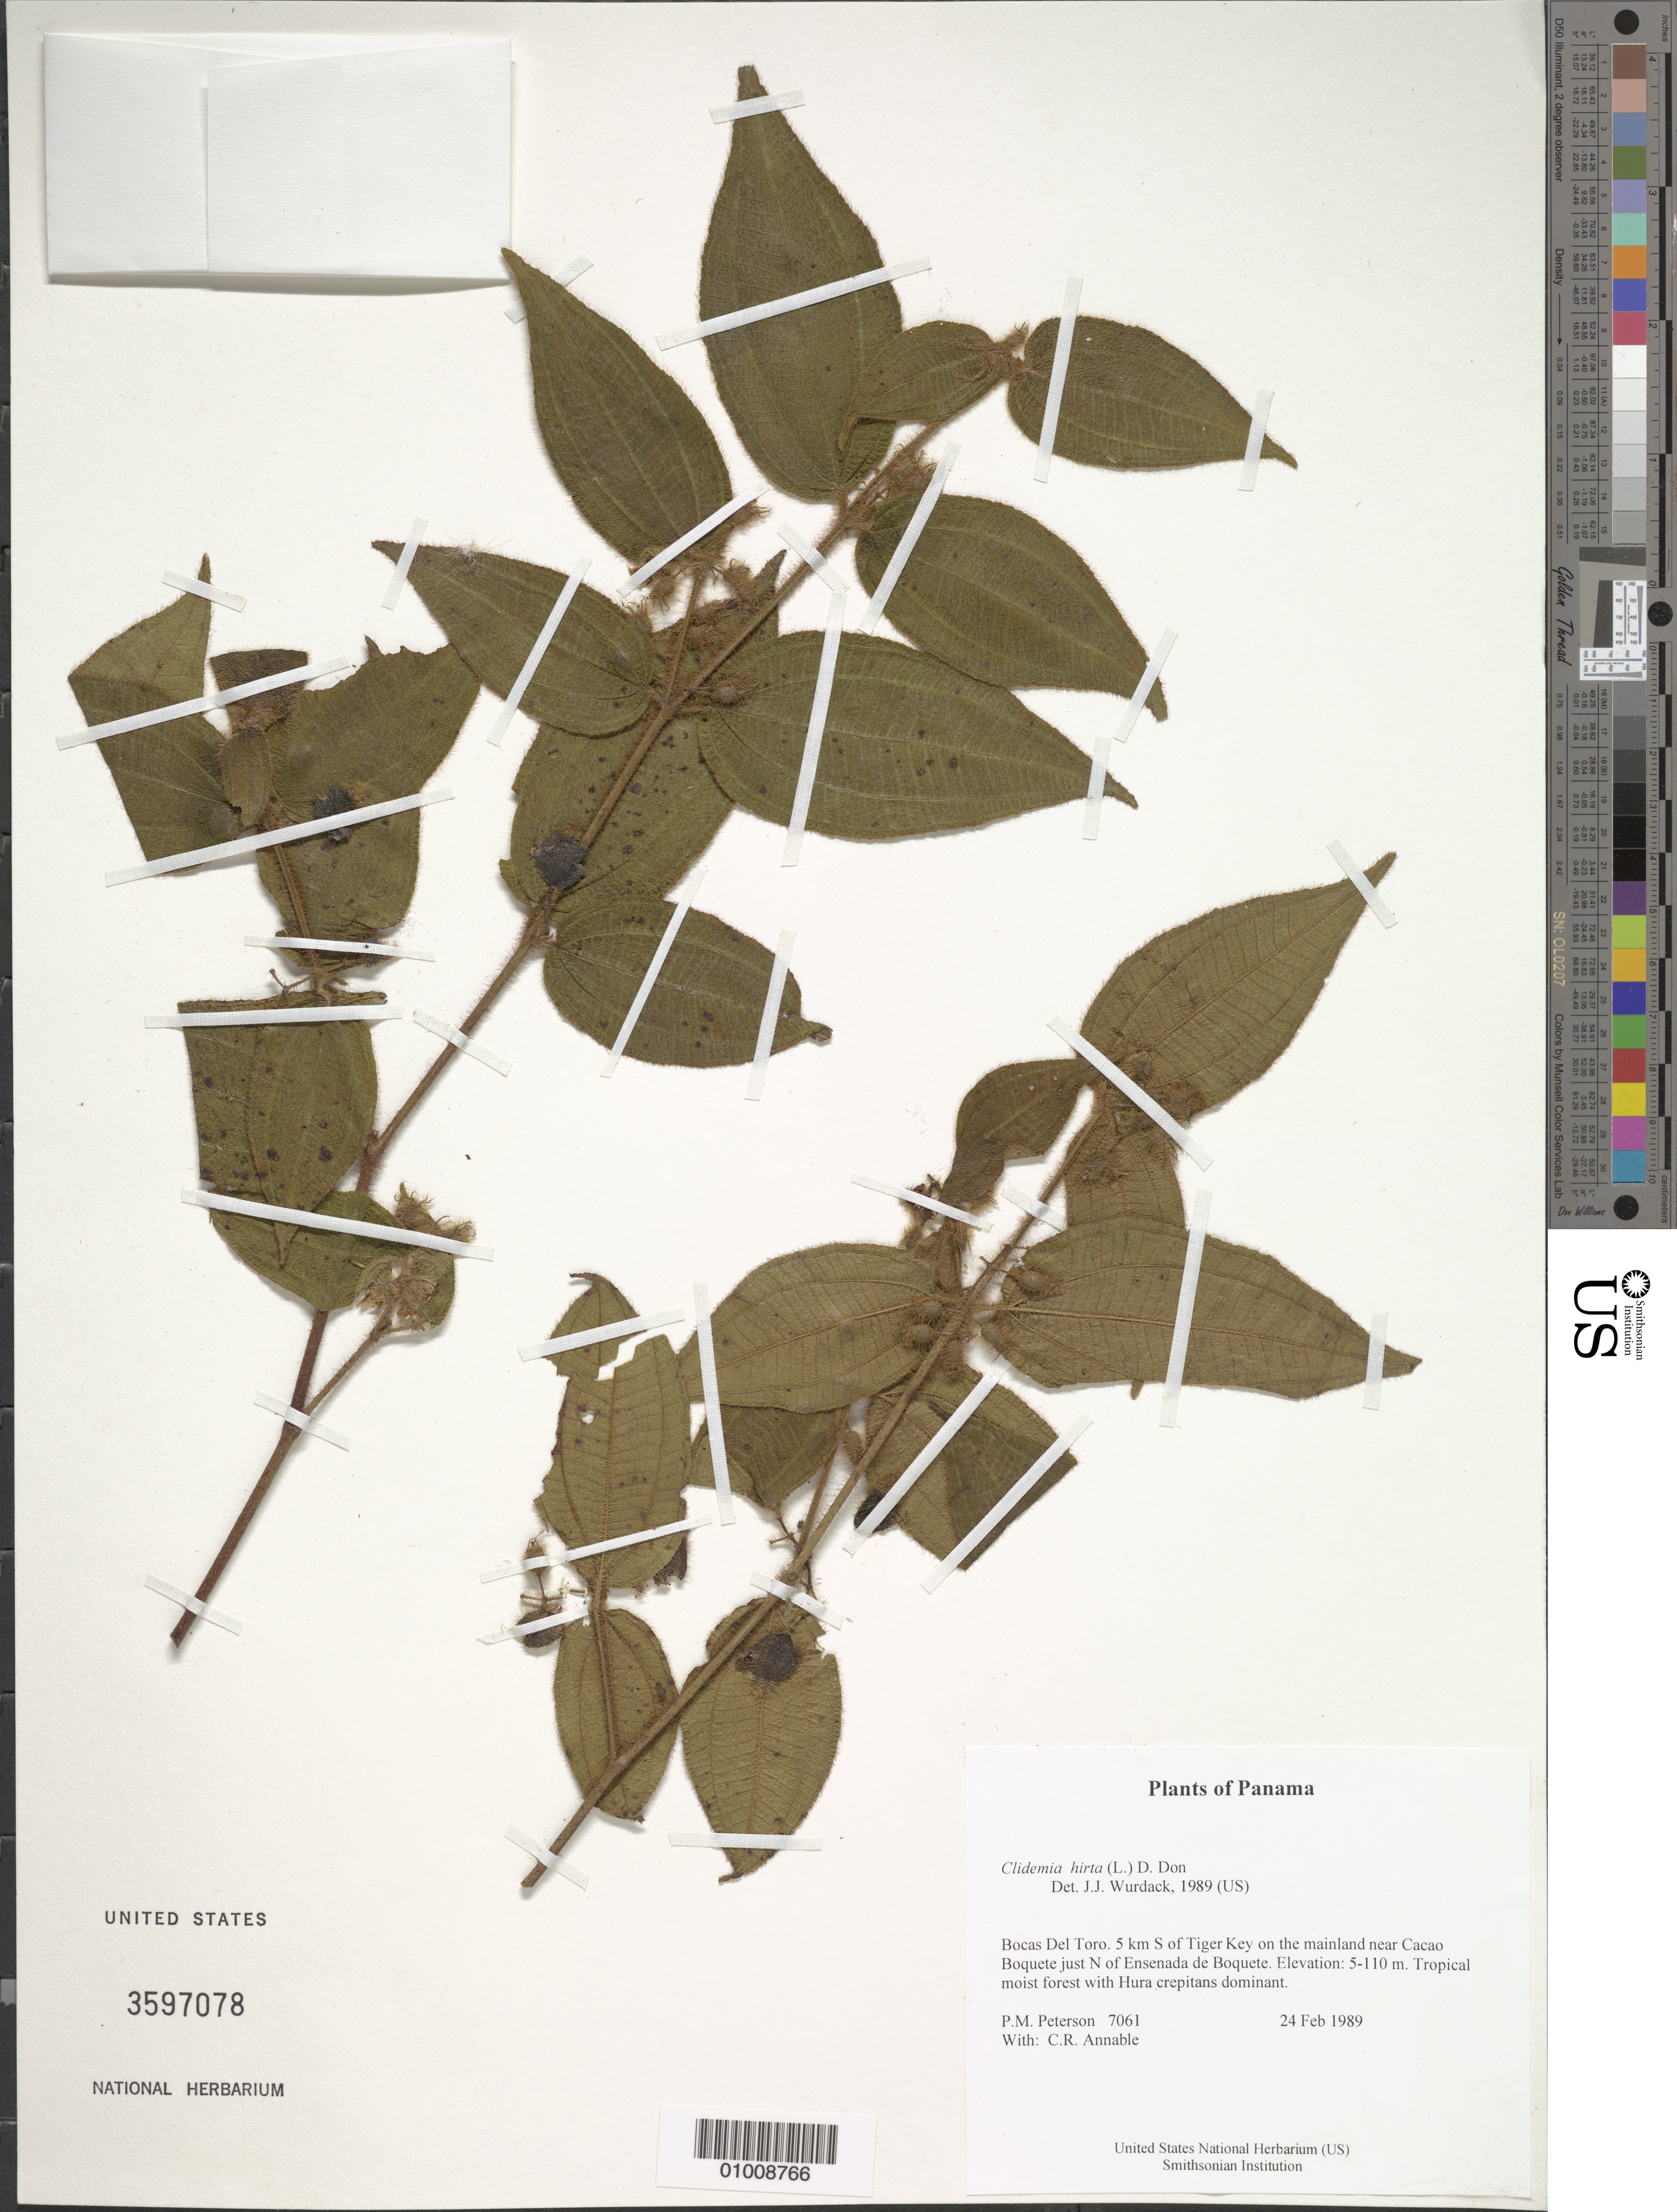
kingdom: Plantae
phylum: Tracheophyta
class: Magnoliopsida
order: Myrtales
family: Melastomataceae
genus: Clidemia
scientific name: Clidemia hirta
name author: (L.) D. Don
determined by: Wurdack, Kenneth J., (US), Smithsonian Institution - National Museum of Natural History (UNITED STATES)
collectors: P. M. Peterson & C. R. Annable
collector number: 07061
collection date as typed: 24 Feb 1989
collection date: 1989-02-24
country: Panama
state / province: Bocas del Toro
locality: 5 km S of Tiger Key on the mainland near Cacao Boquete just N of Ensenada de Boquete.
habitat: Tropical moist forest with Hura crepitans dominant.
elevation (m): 5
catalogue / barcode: US 3597078